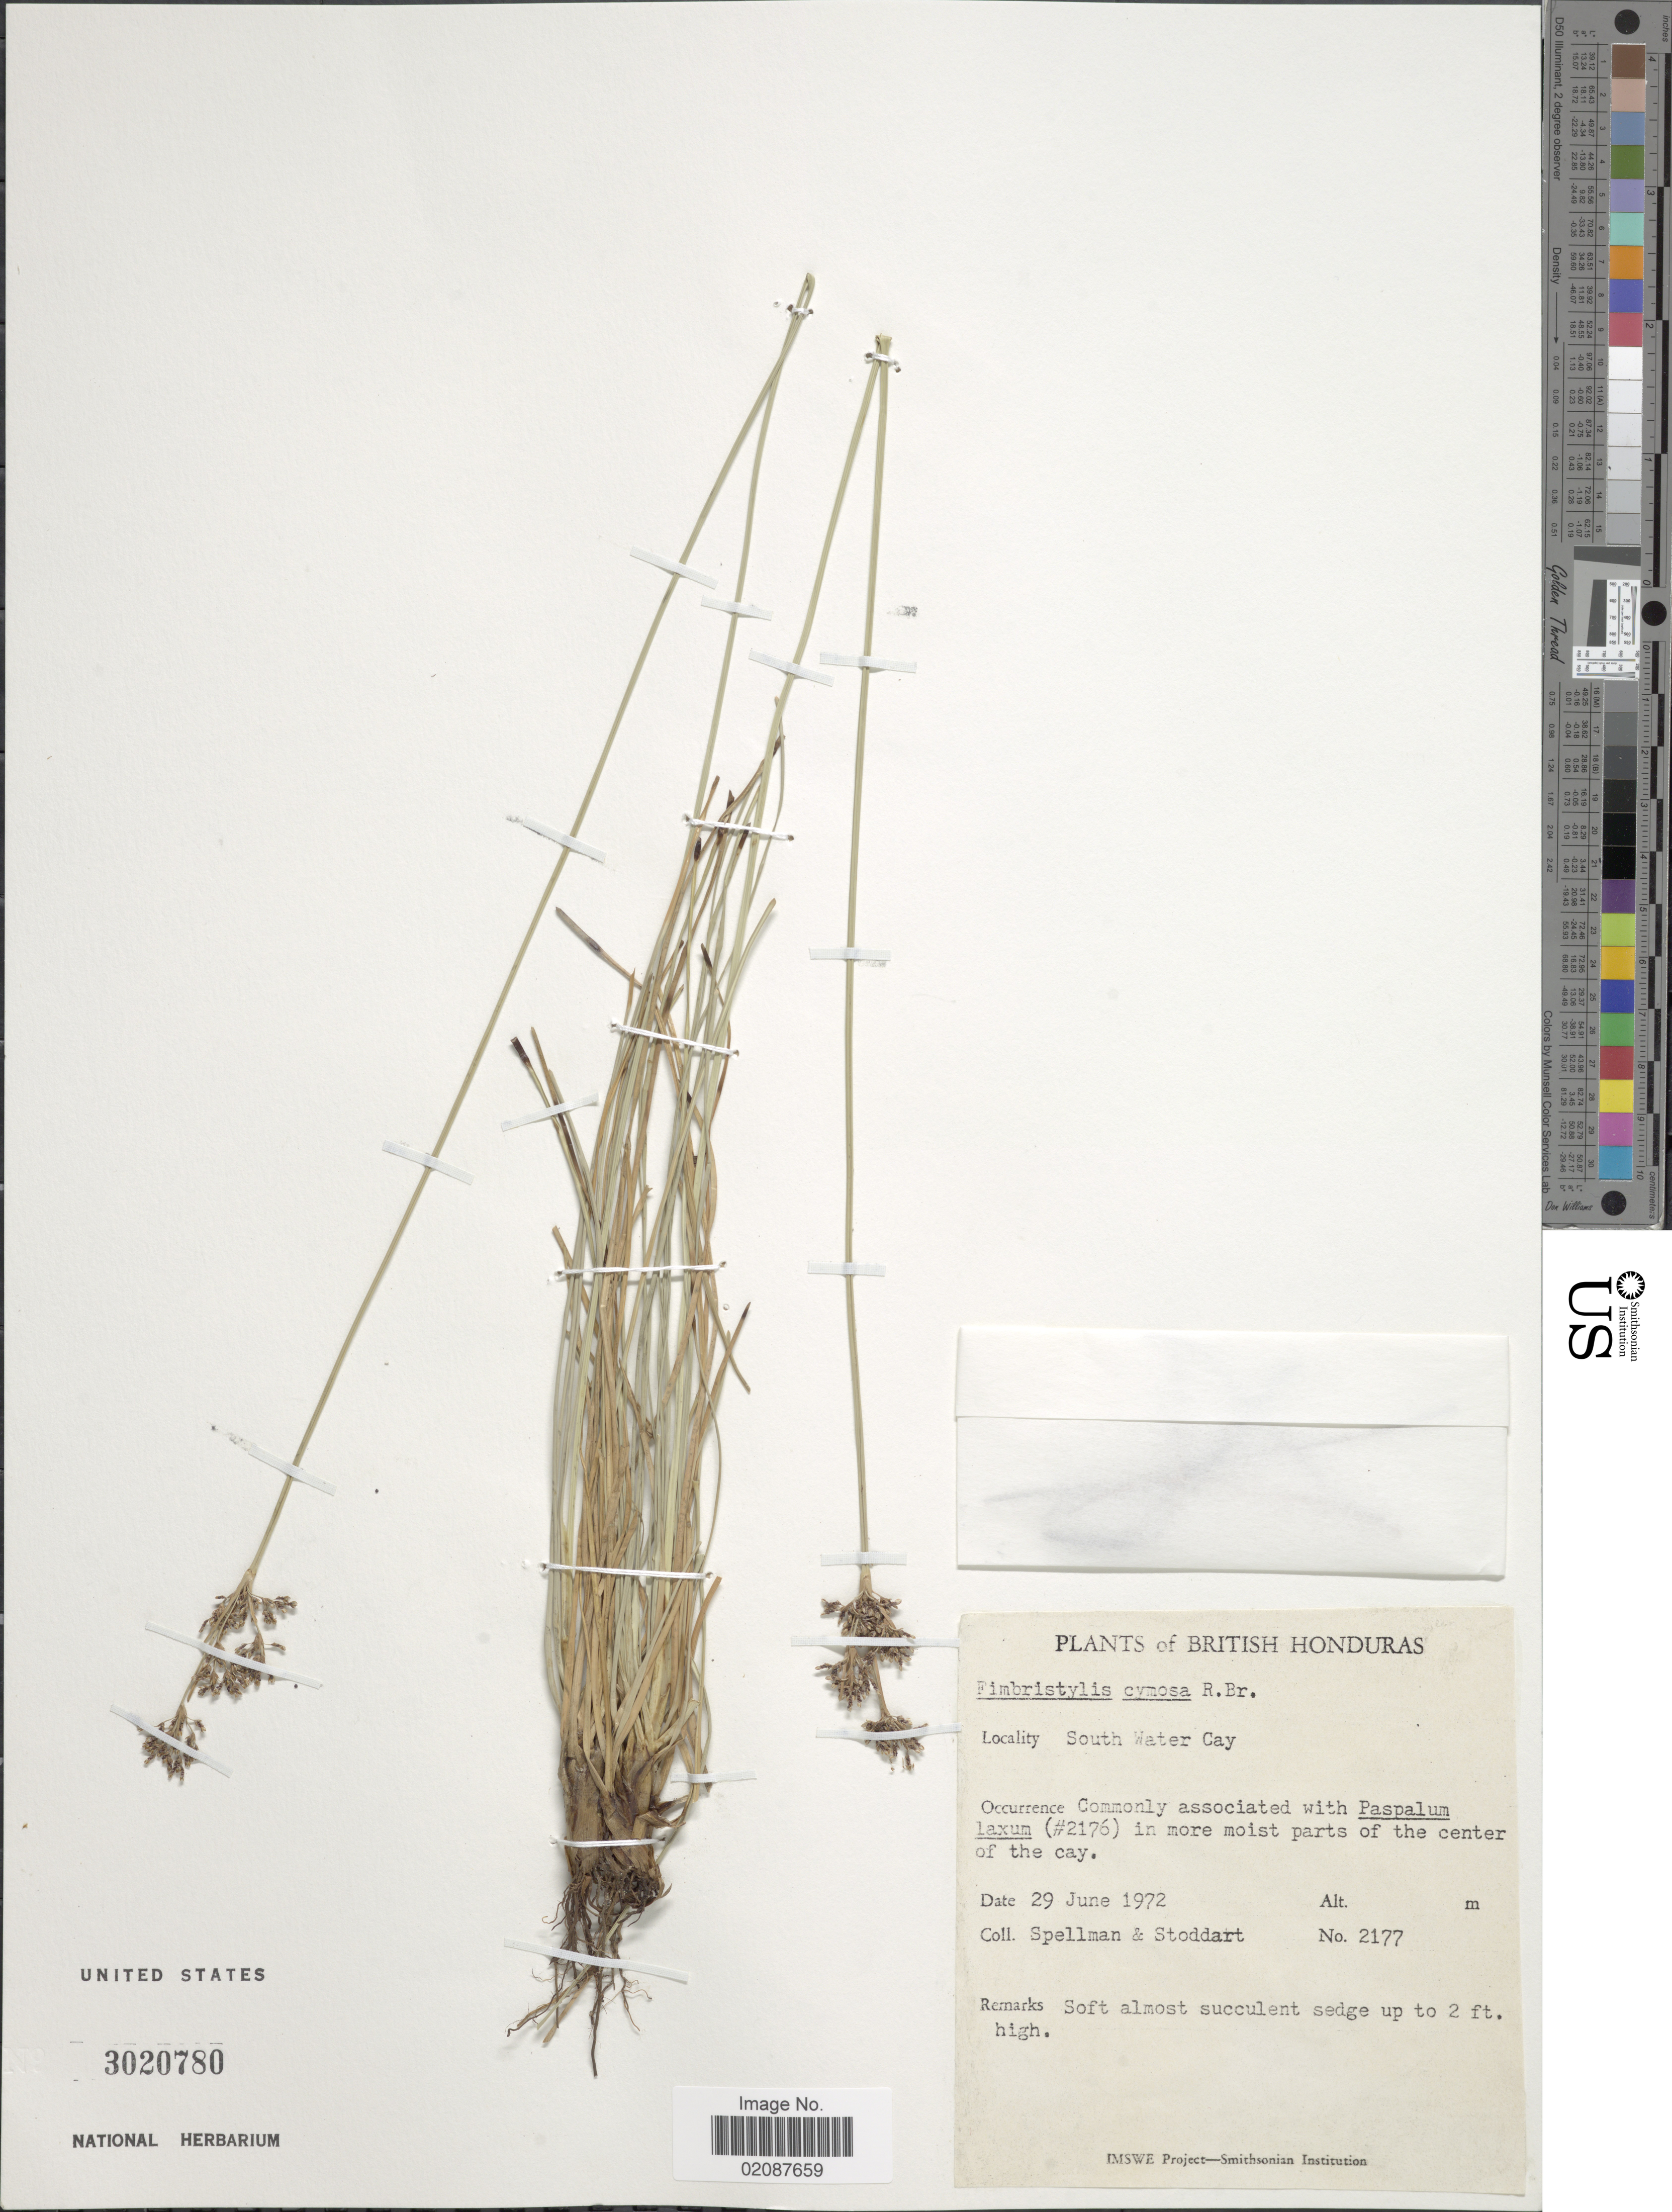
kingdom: Plantae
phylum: Tracheophyta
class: Liliopsida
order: Poales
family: Cyperaceae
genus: Fimbristylis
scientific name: Fimbristylis cymosa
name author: R. Br.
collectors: Spellman, -- & -. Stoddart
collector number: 2177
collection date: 1972-06-29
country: Belize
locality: British Honduras, South Water Cay, in moist parts of the center of the cay.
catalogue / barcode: US 3020780